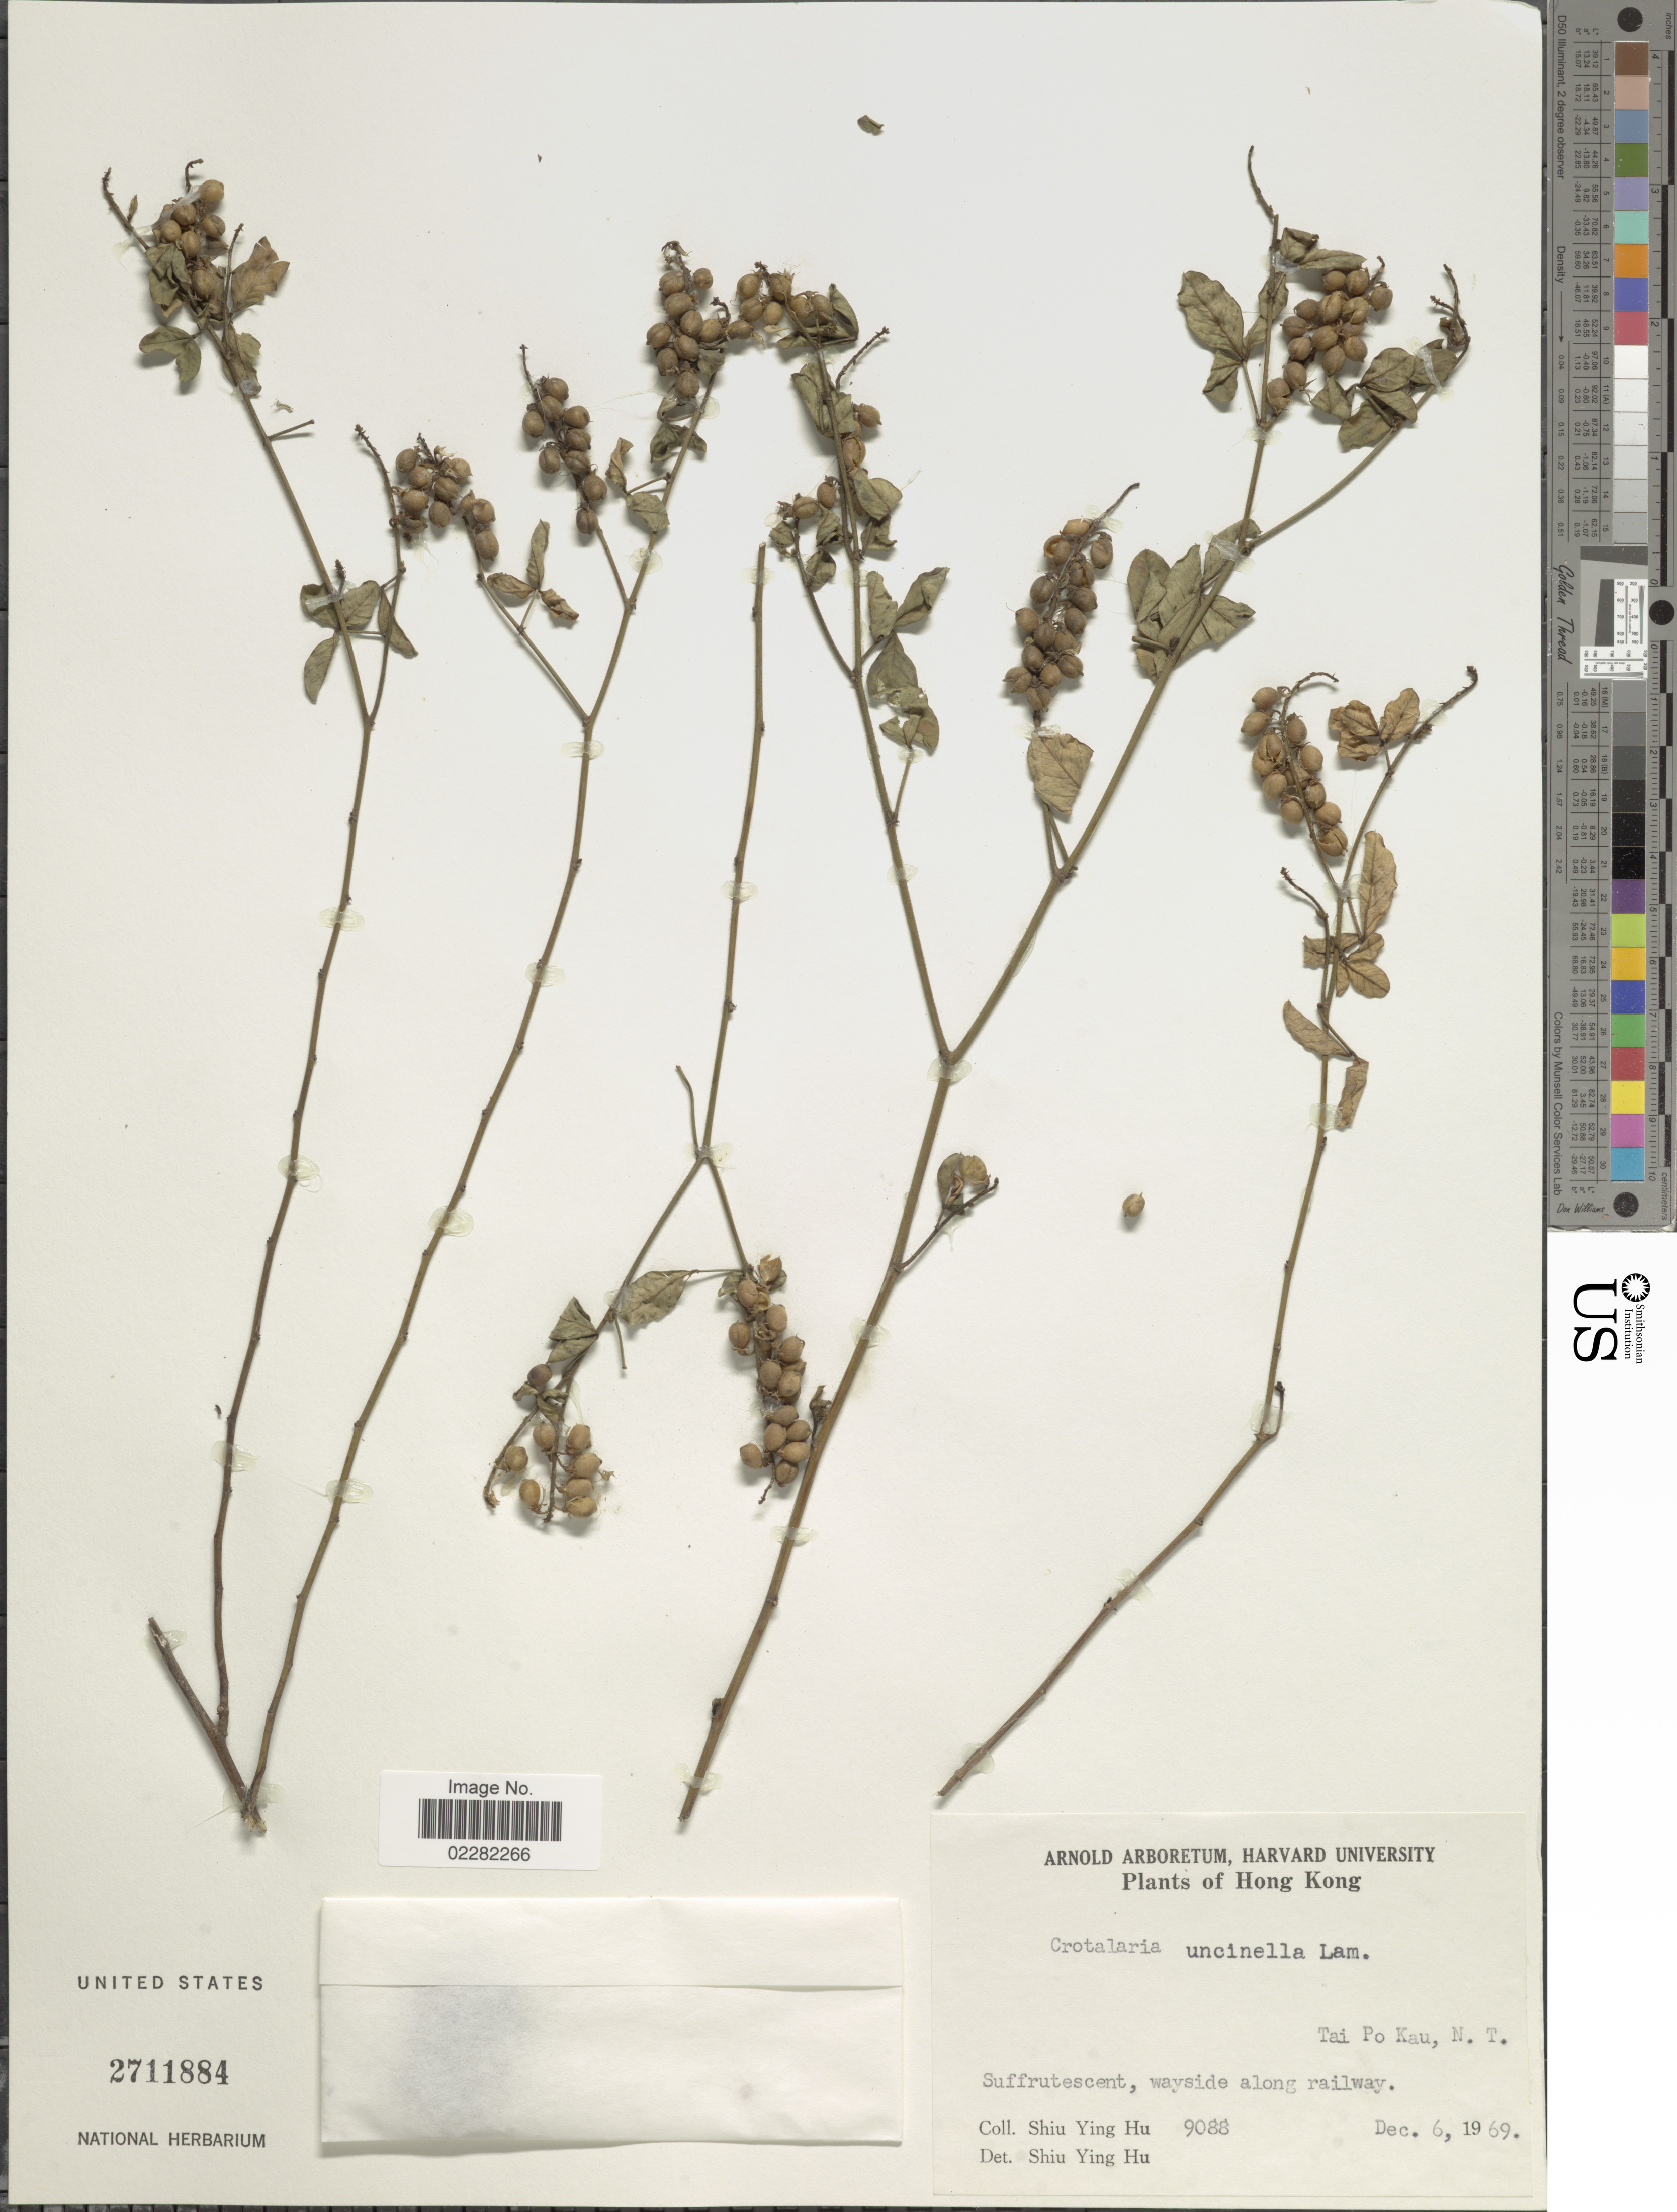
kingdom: Plantae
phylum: Tracheophyta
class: Magnoliopsida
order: Fabales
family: Fabaceae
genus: Crotalaria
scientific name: Crotalaria uncinella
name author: Lam.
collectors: S. Y. Hu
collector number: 9088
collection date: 1969-12-06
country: China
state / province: Hong Kong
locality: Tai Po Kau, N. T. wayside along railway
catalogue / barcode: US 2711884